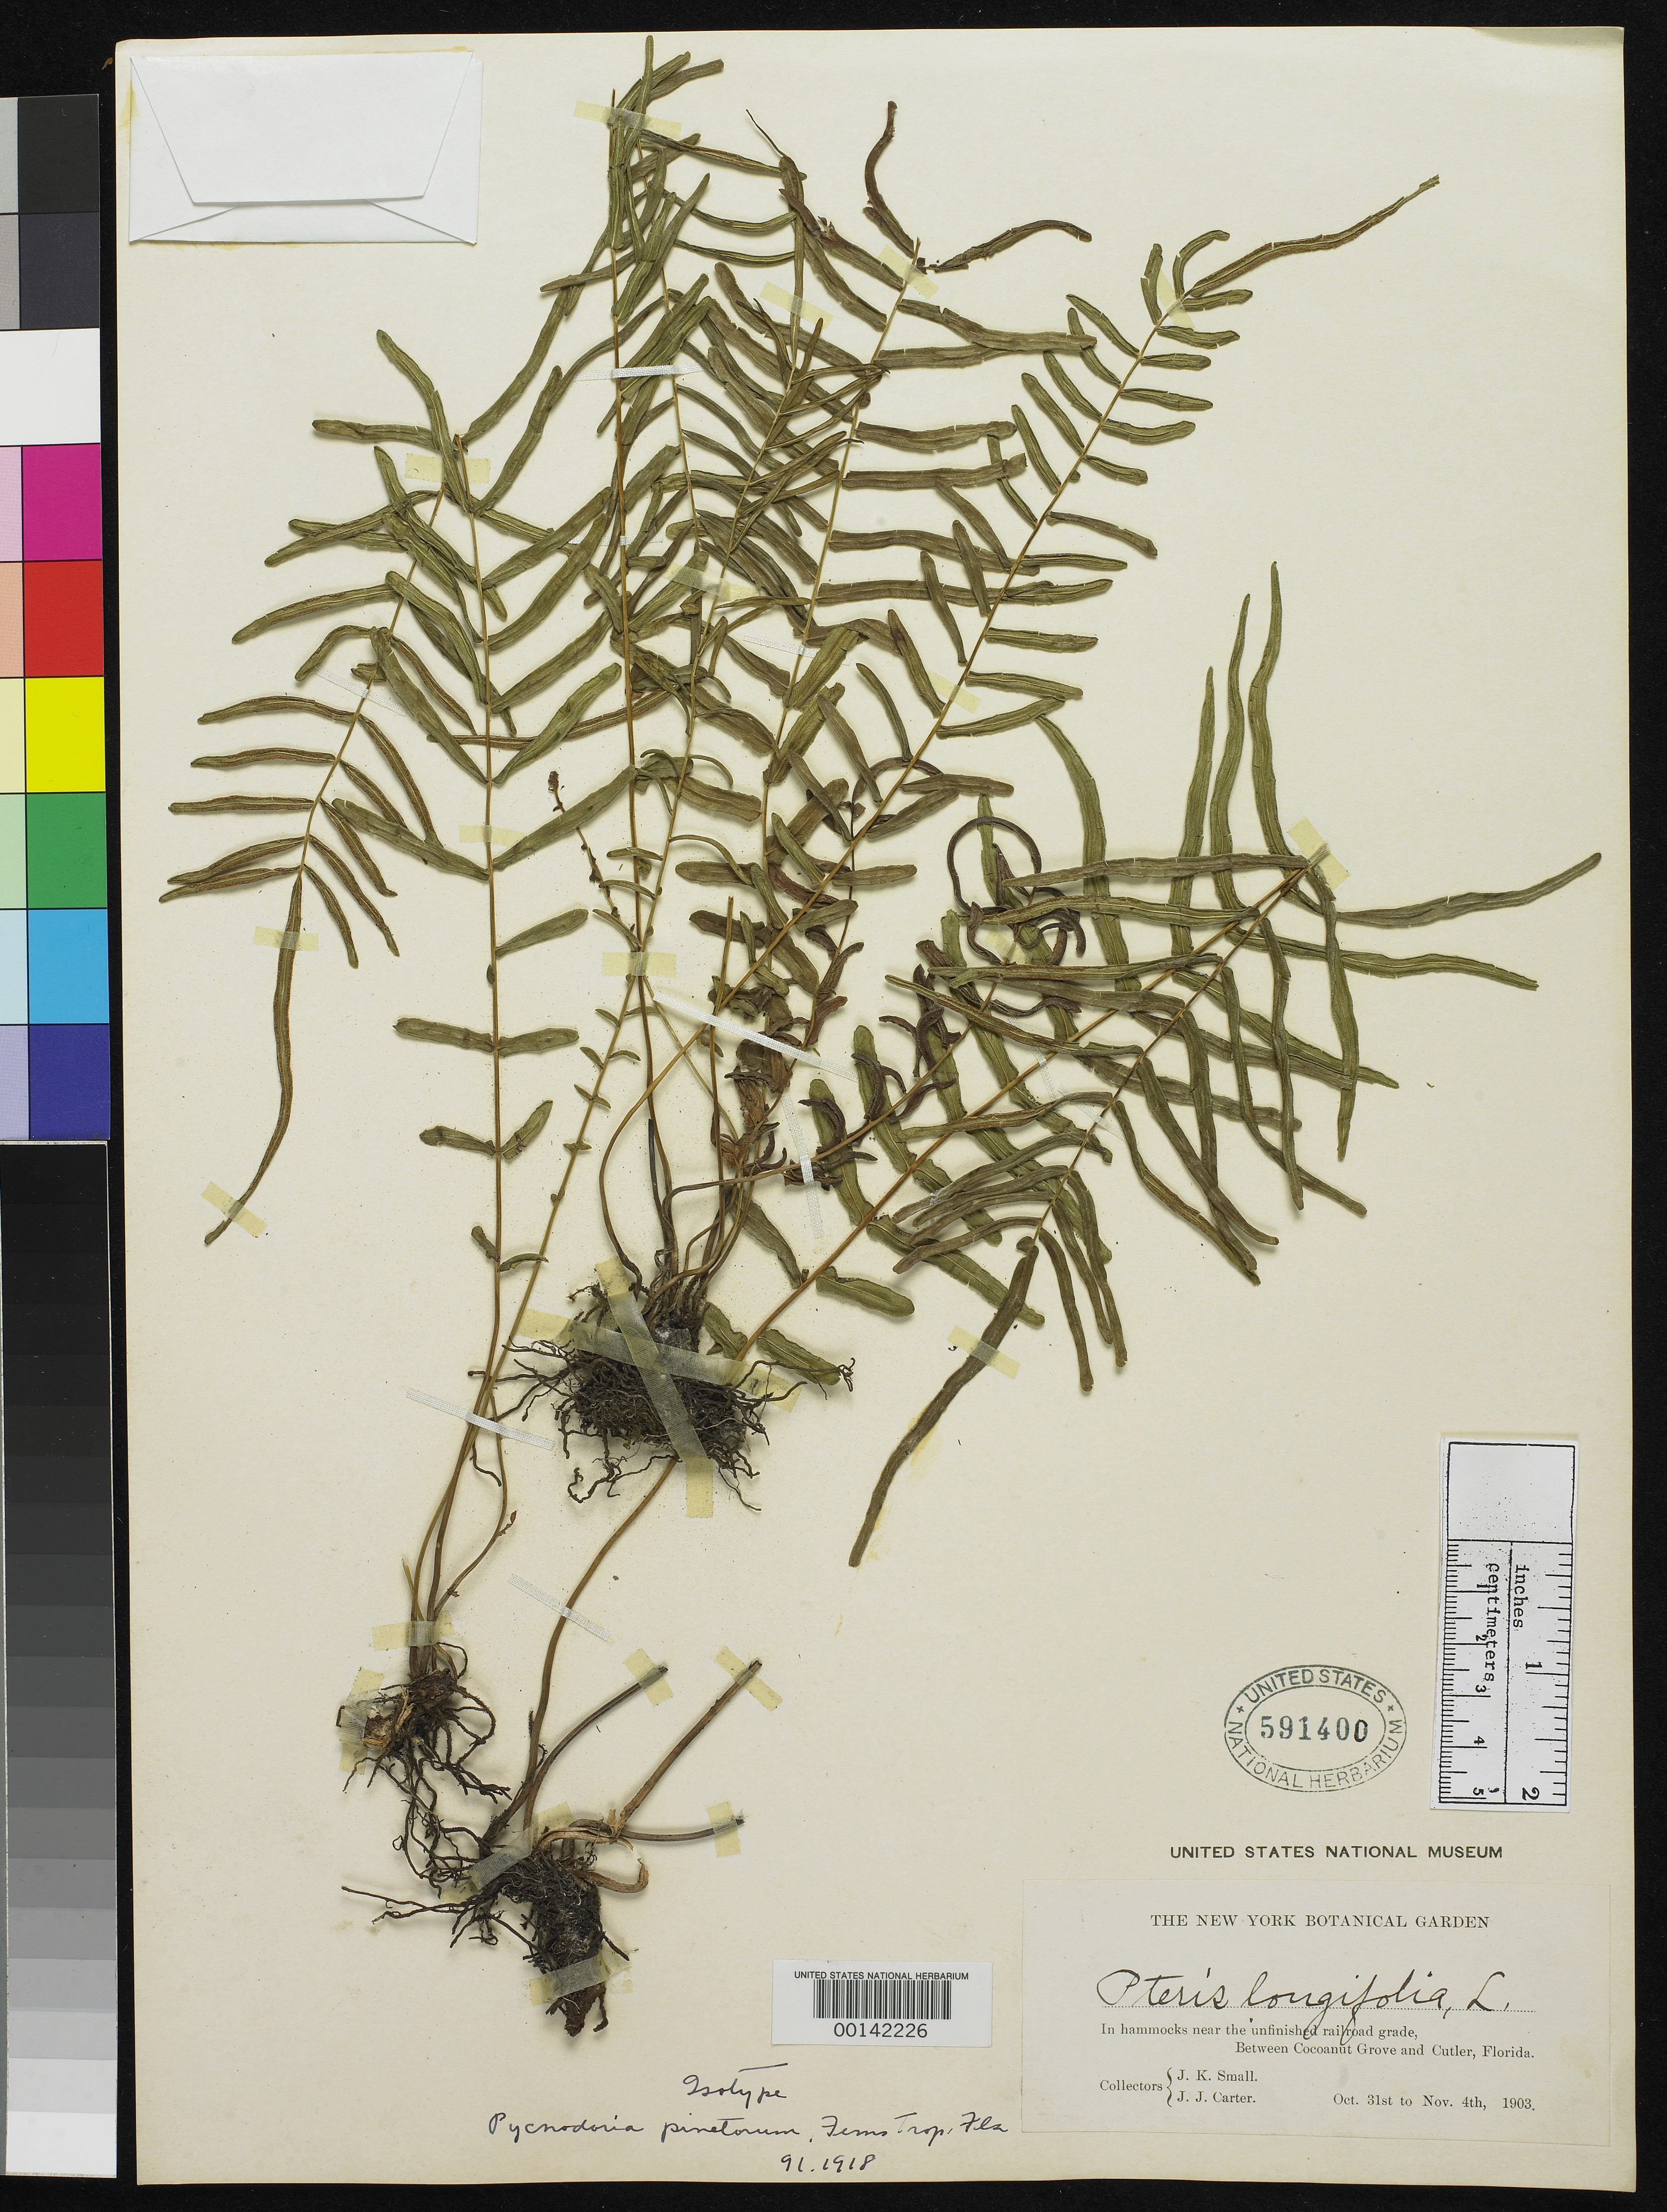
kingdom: Plantae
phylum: Tracheophyta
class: Polypodiopsida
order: Polypodiales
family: Pteridaceae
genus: Pycnodoria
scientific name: Pycnodoria pinetorum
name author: Small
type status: Type Collection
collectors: J. K. Small & J. J. Carter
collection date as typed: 31 Oct 1903 to 04 Nov 1903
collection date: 1903-10-31/1903-11-04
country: United States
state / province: Florida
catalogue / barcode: US 591400